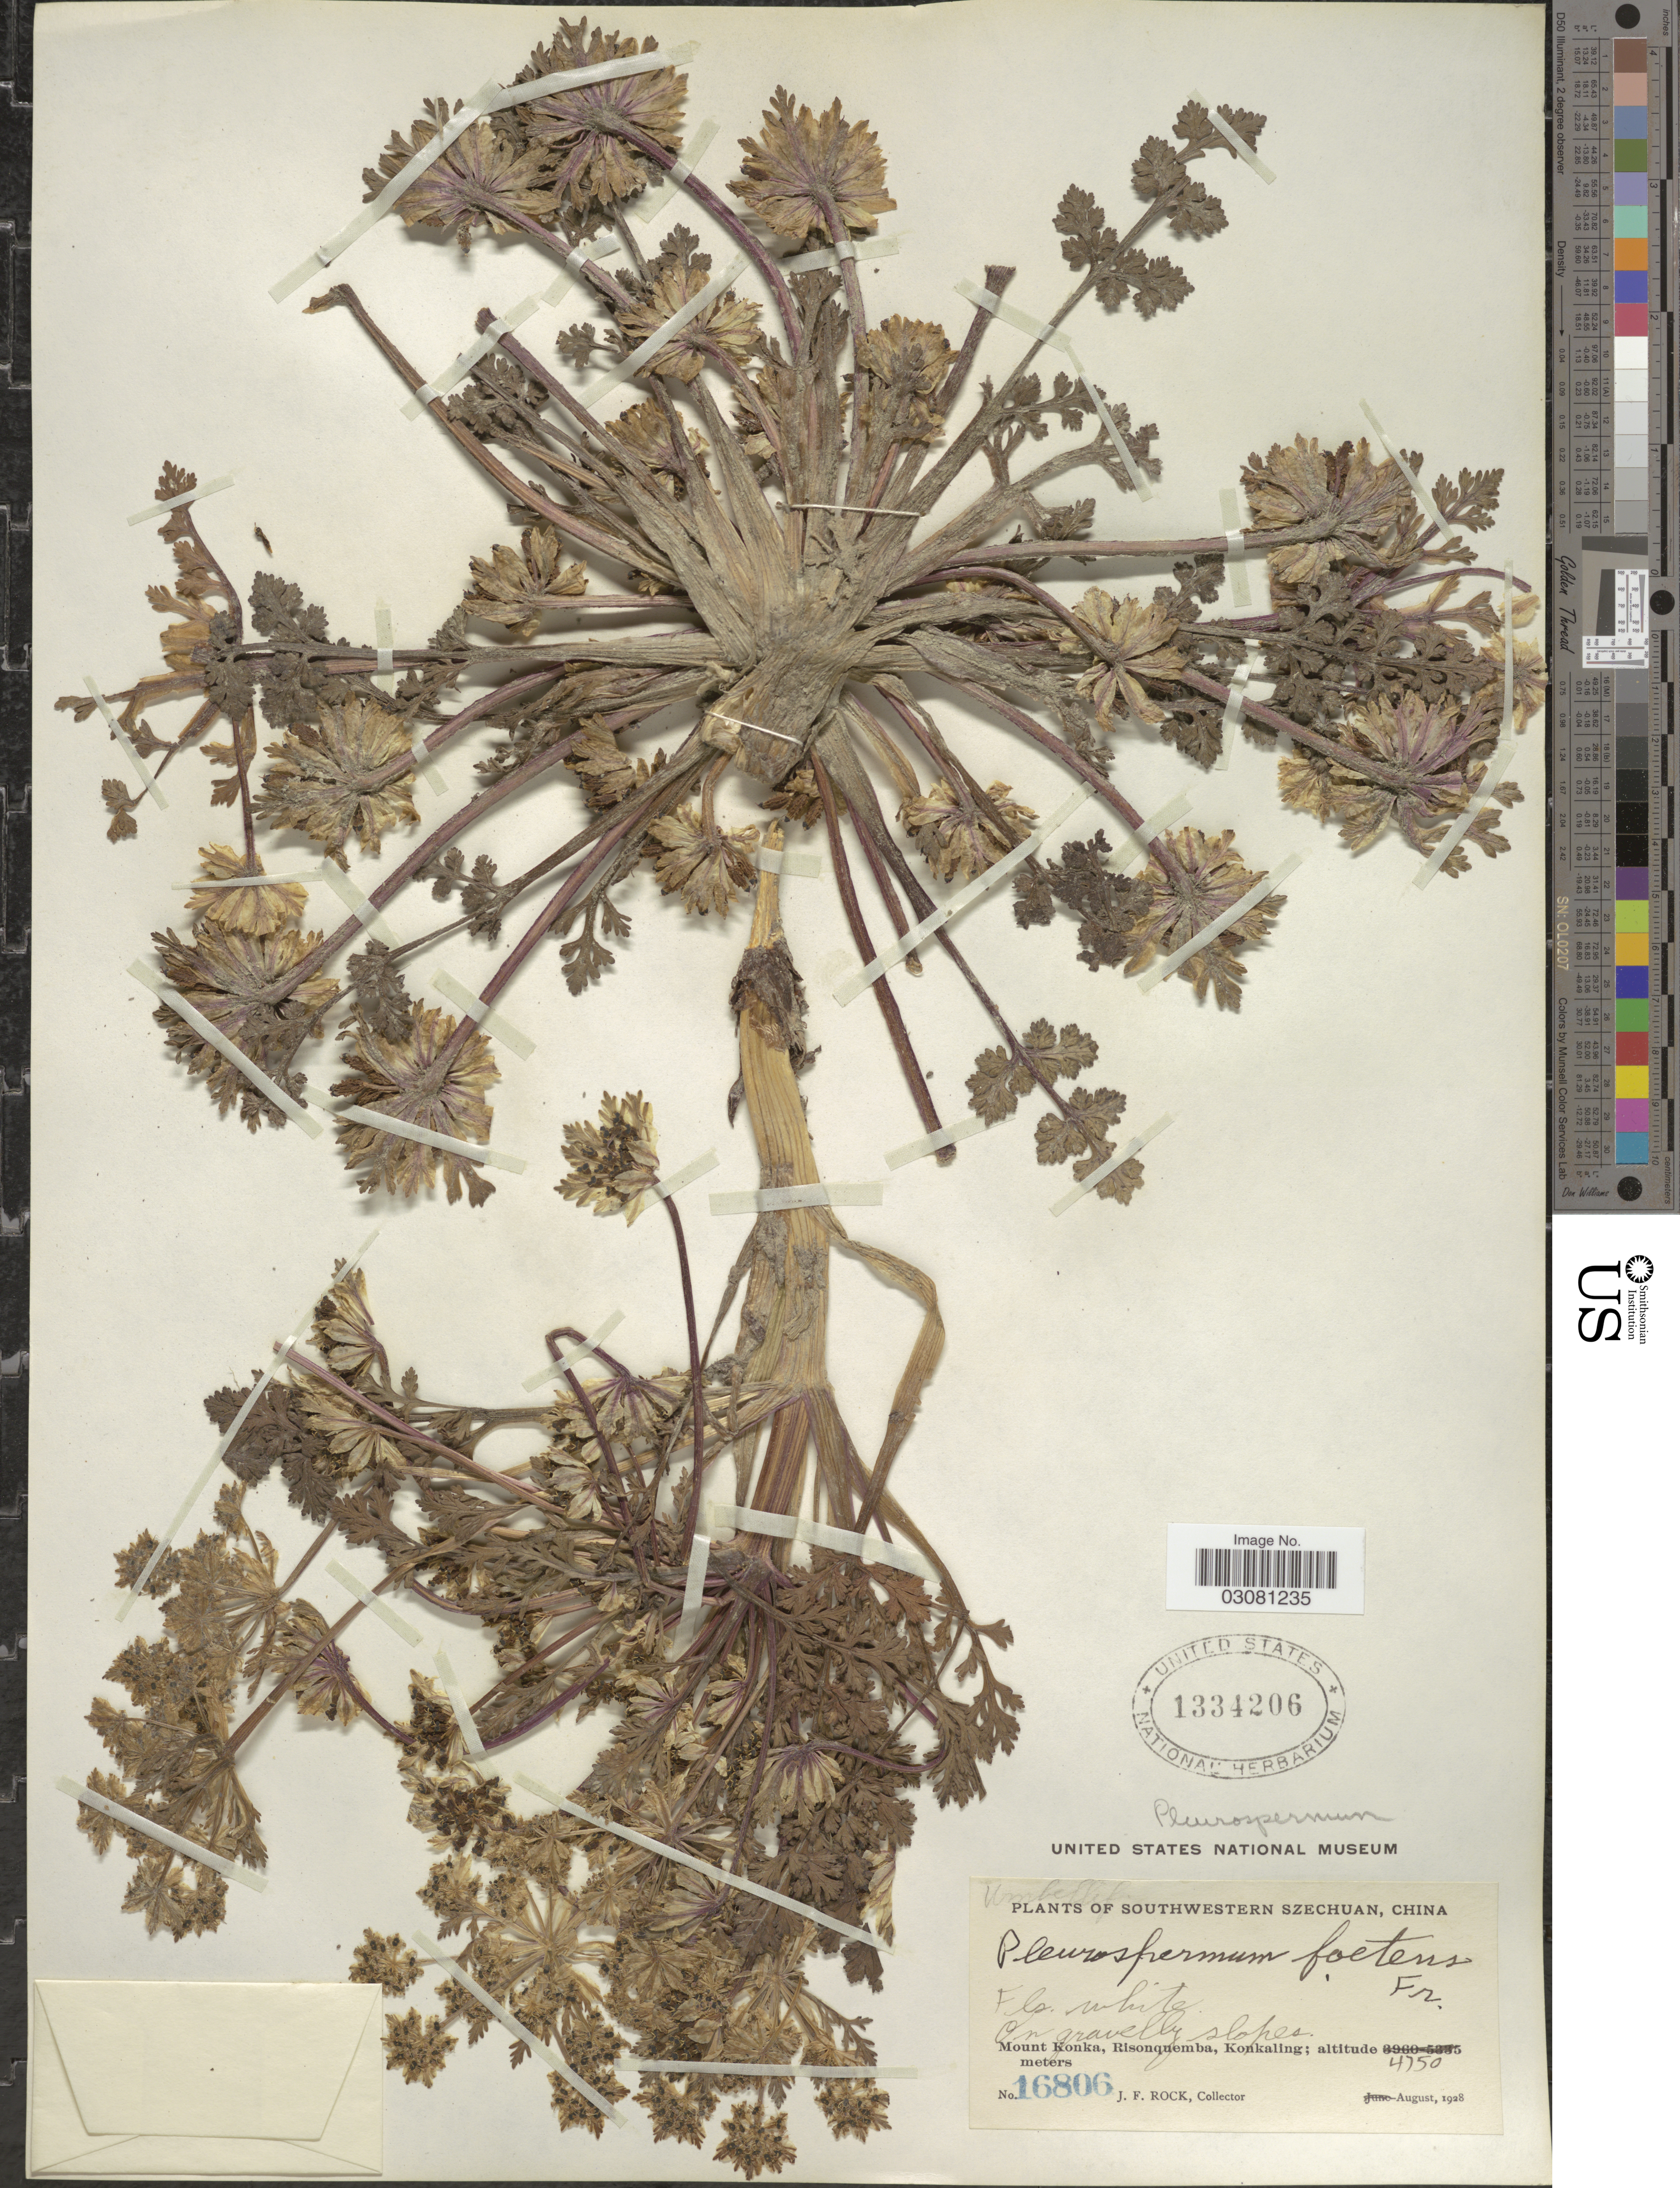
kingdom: Plantae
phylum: Tracheophyta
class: Magnoliopsida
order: Apiales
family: Apiaceae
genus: Pleurospermum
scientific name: Pleurospermum foetens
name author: Franch.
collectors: J. Rock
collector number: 16806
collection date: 1928-08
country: China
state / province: Sichuan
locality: Southwestern Szechuan. Mount Konka, Risonquemba, Konkaling.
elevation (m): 4750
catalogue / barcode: US 1334206